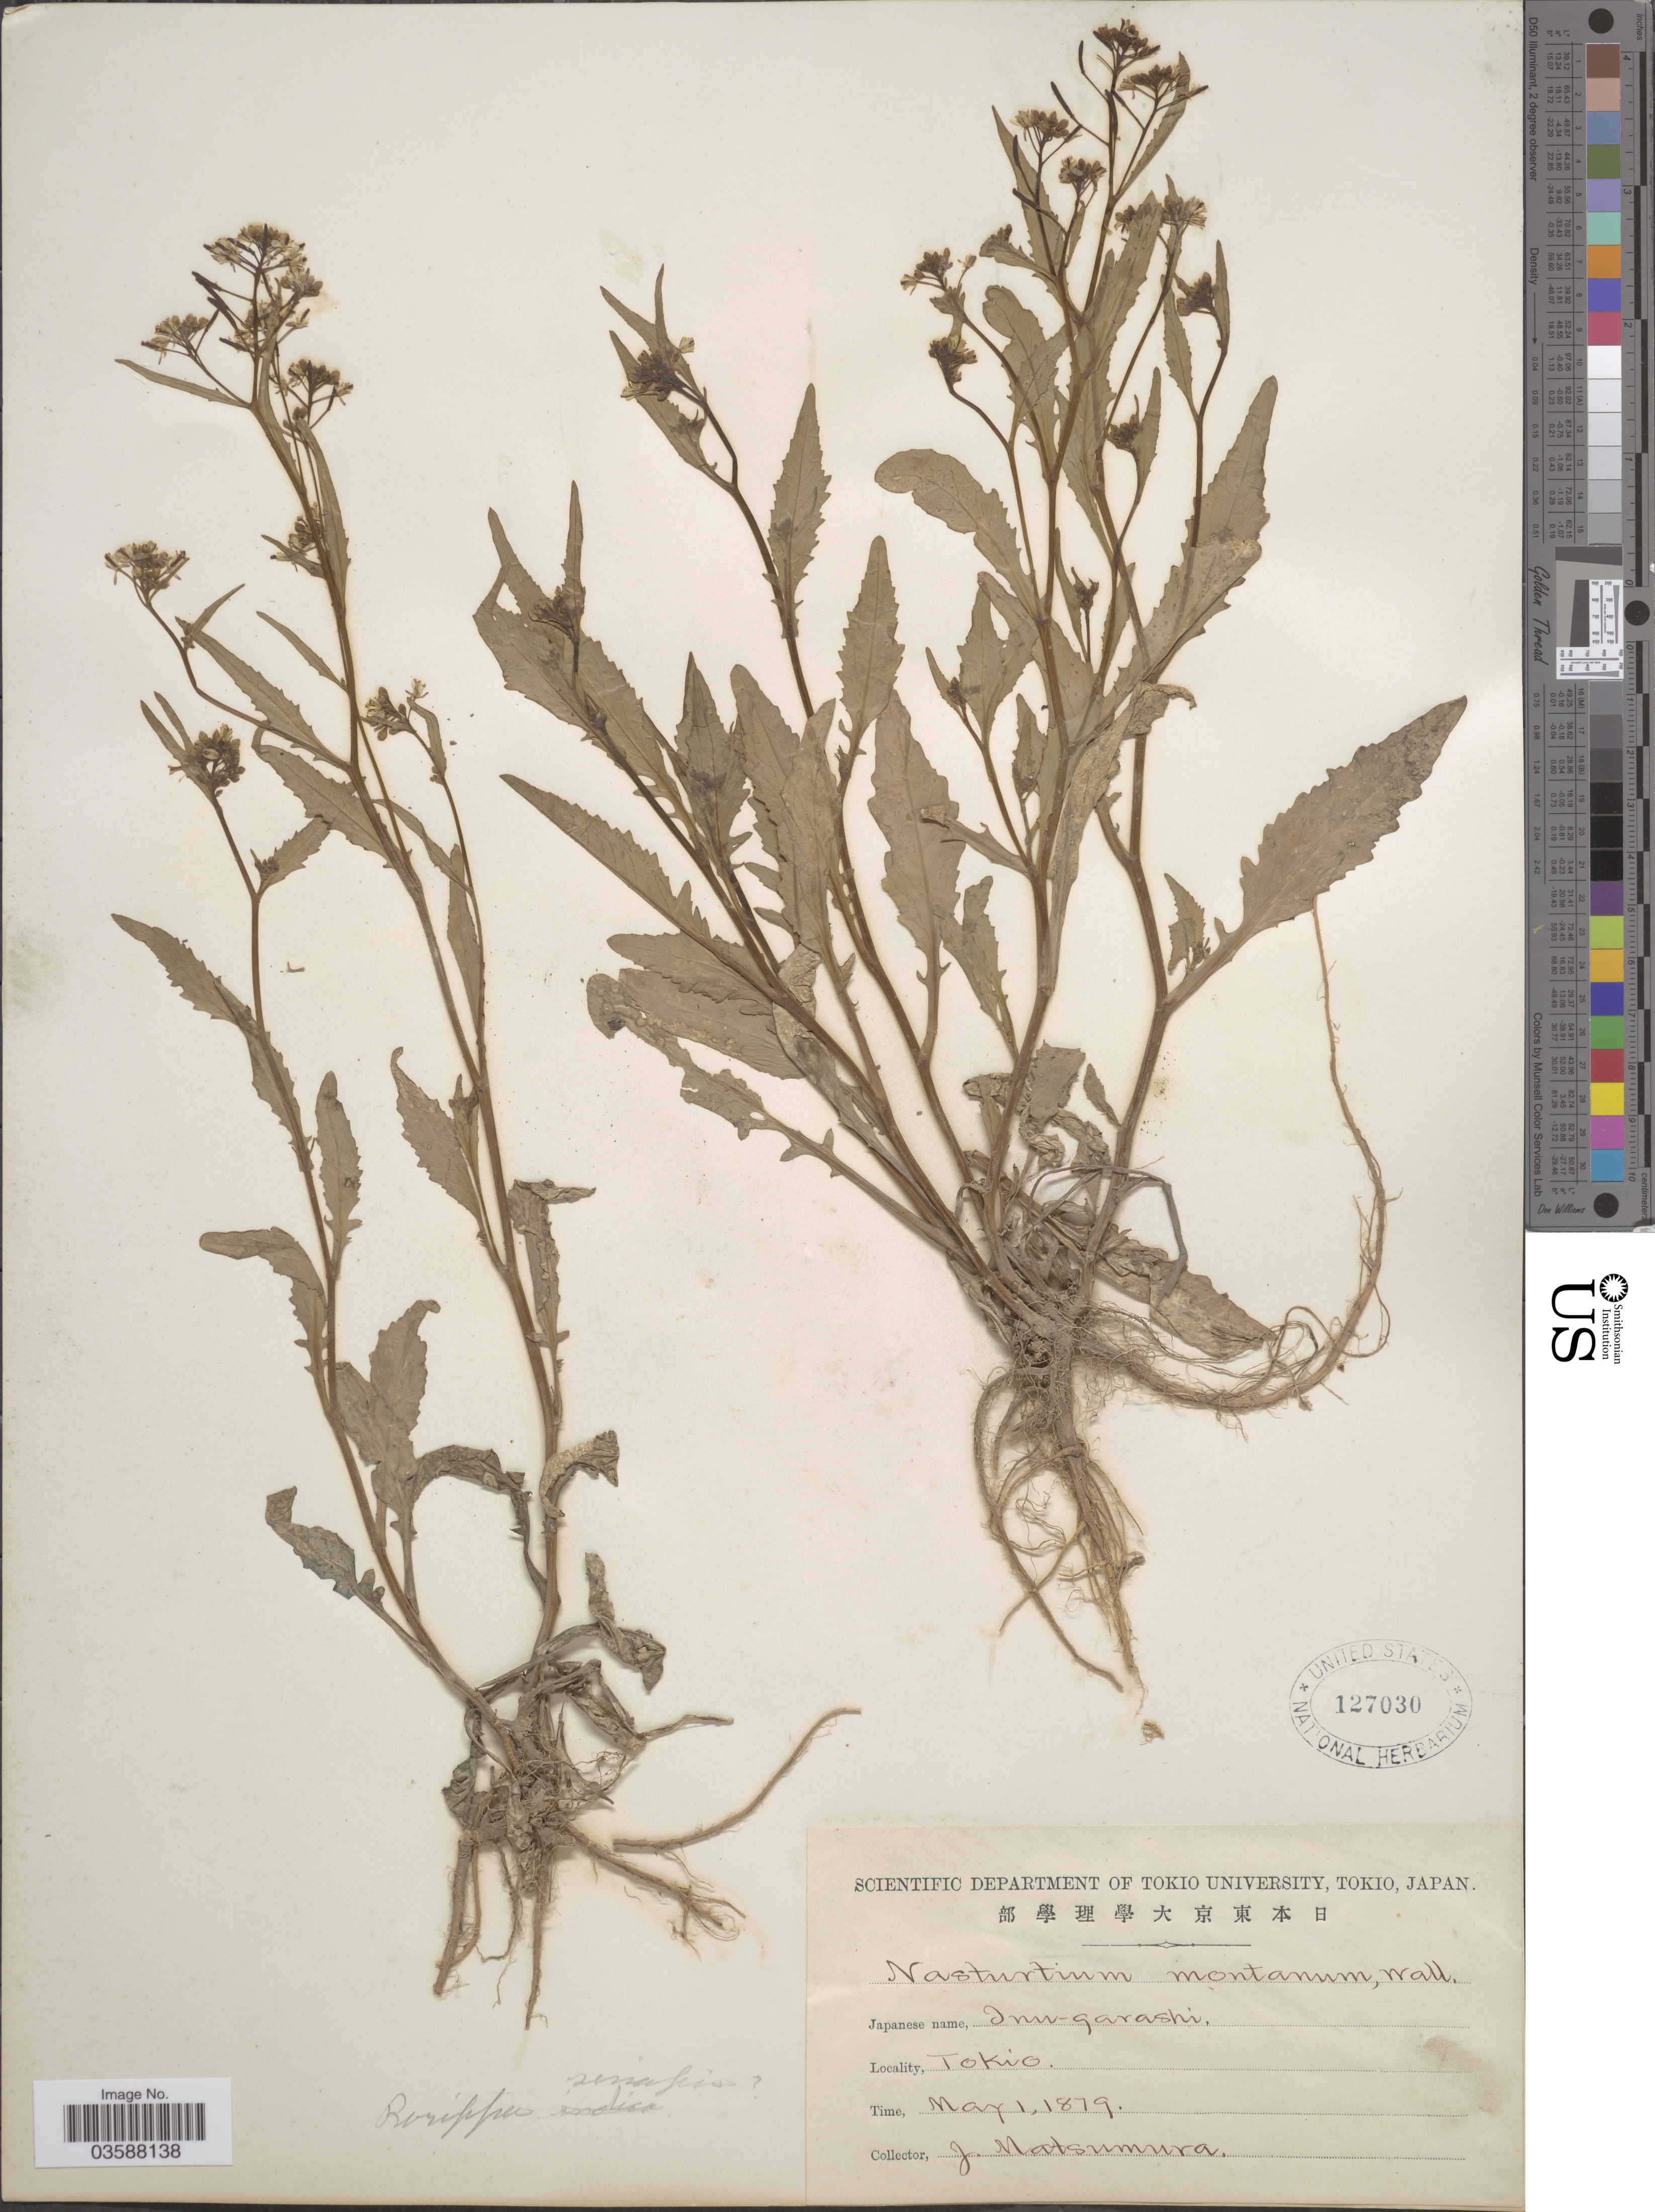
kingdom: Plantae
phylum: Tracheophyta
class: Magnoliopsida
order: Brassicales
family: Brassicaceae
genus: Rorippa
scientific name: Rorippa indica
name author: (L.) Hiern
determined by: Strong, M. T., (US), Smithsonian Institution - National Museum of Natural History (UNITED STATES)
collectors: J. Matsumura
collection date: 1879-05-01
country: Japan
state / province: Tokyo, Federal City of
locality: Tokio.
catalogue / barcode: US 127030